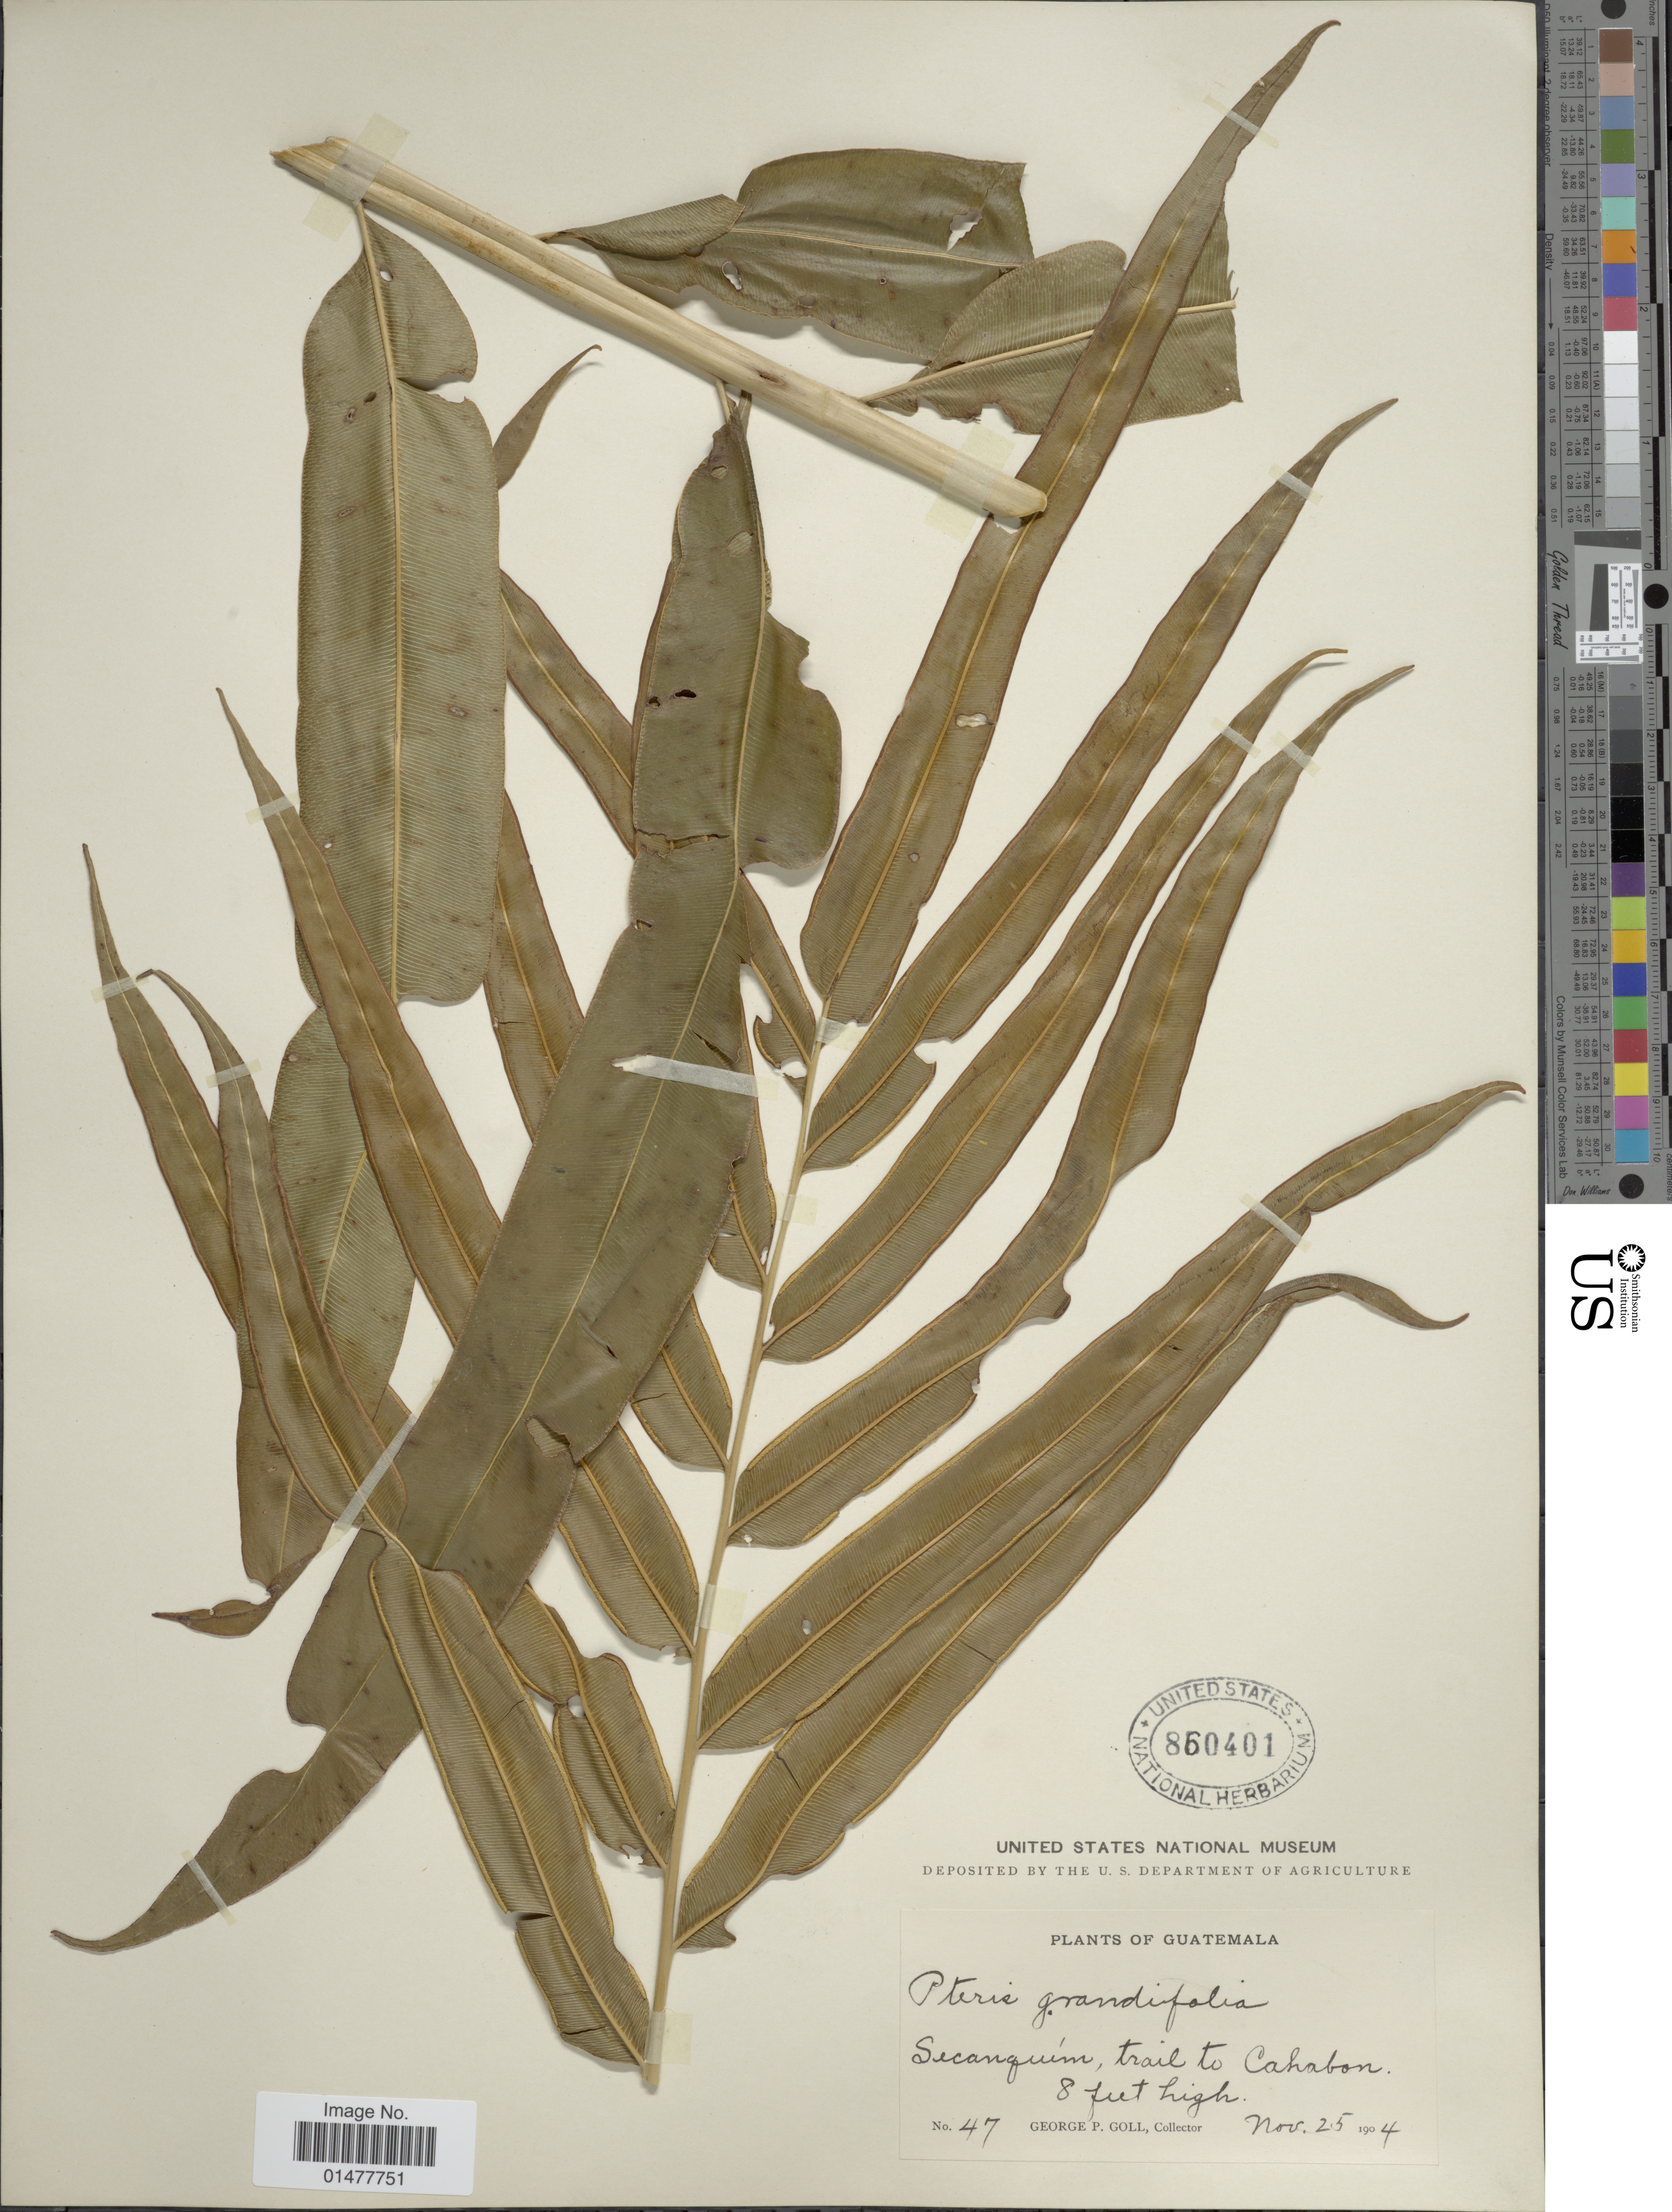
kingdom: Plantae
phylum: Tracheophyta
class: Polypodiopsida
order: Polypodiales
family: Pteridaceae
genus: Pteris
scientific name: Pteris grandifolia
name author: L.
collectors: G. P. Goll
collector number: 47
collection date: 1904-11-25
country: Guatemala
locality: Secanquim, trail to Cahabon.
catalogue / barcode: US 860401